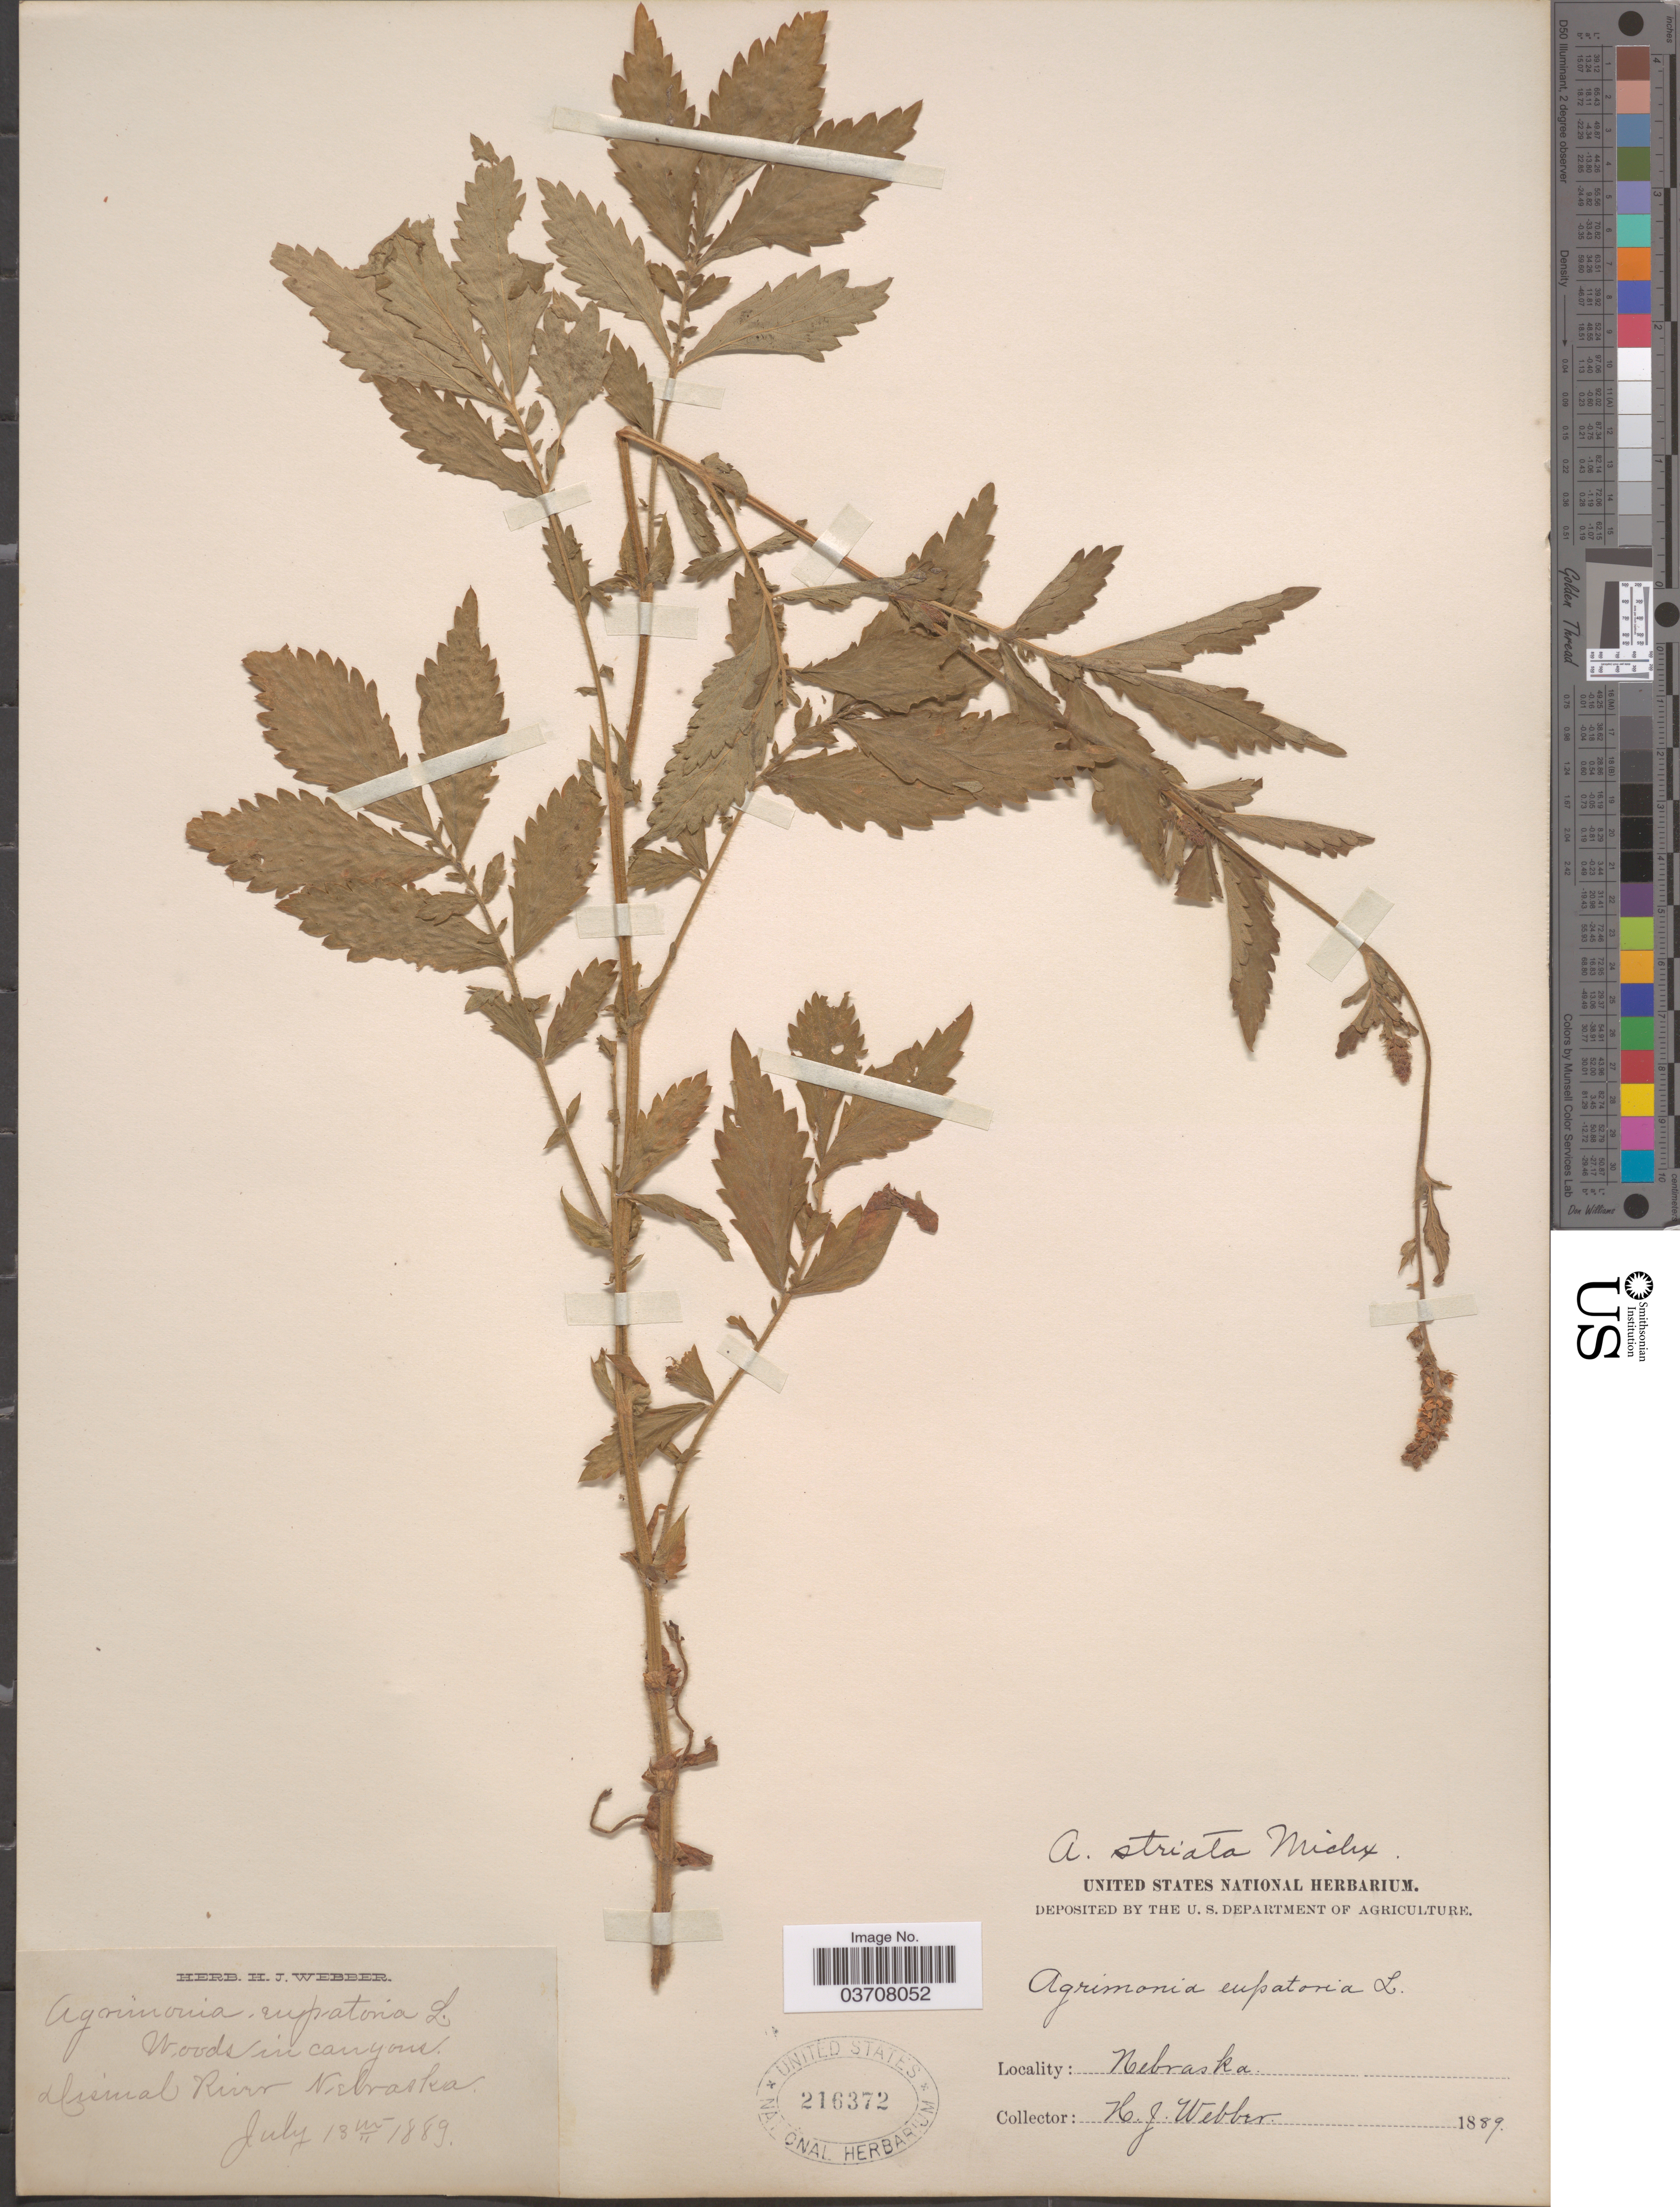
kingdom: Plantae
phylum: Tracheophyta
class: Magnoliopsida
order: Rosales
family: Rosaceae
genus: Agrimonia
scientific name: Agrimonia striata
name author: Michx.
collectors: H. Webber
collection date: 1889-07-13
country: United States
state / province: Nebraska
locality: Dismal River.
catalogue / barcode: US 216372